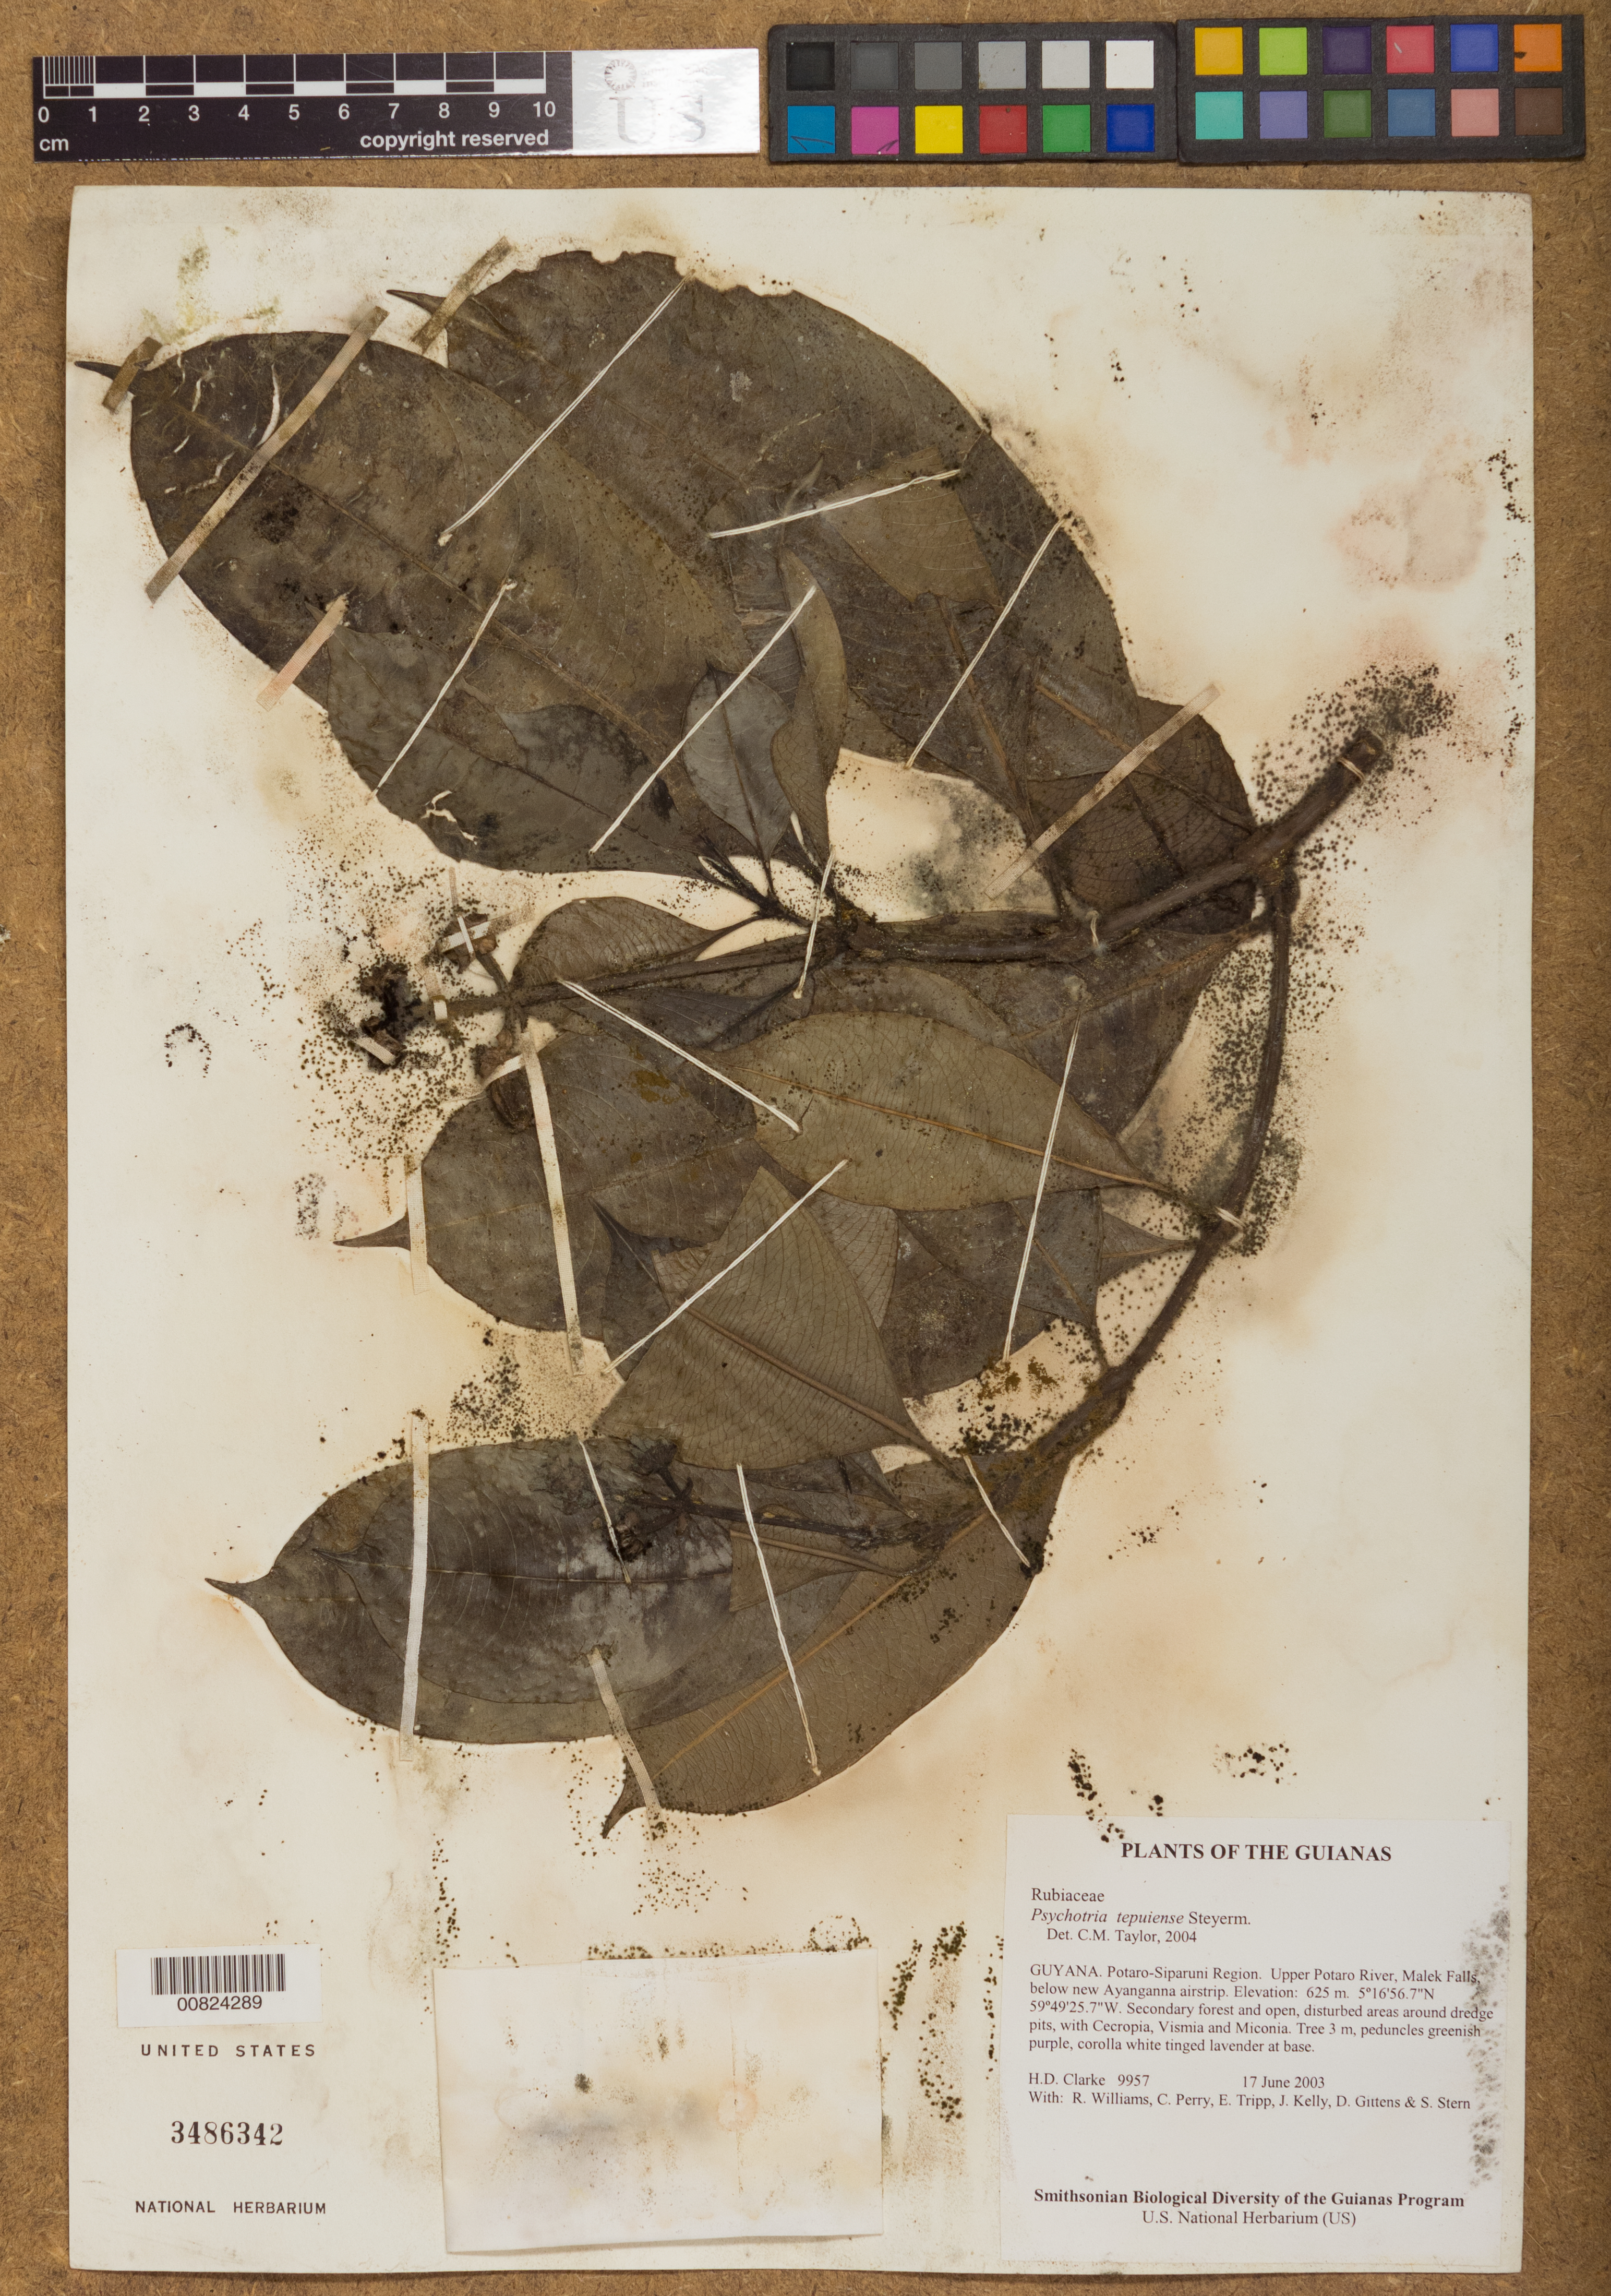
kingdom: Plantae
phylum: Tracheophyta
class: Magnoliopsida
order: Gentianales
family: Rubiaceae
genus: Psychotria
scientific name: Psychotria tepuiensis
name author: (Steyerm.) Steyerm.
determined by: Taylor, Charlotte M.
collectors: H. D. Clarke, R. Williams, C. Perry, E. Tripp, J. Kelly, D. Gittens & S. R. Stern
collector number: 9957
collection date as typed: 17 June 2003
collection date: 2003-06-17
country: Guyana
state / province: Potaro-Siparuni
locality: Upper Potaro River, Malek Falls, below new Ayanganna airstrip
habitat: Secondary forest and open, disturbed areas around dredge pits, with Cecropia, Vismia and Miconia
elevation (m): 625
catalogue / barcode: US 3486342